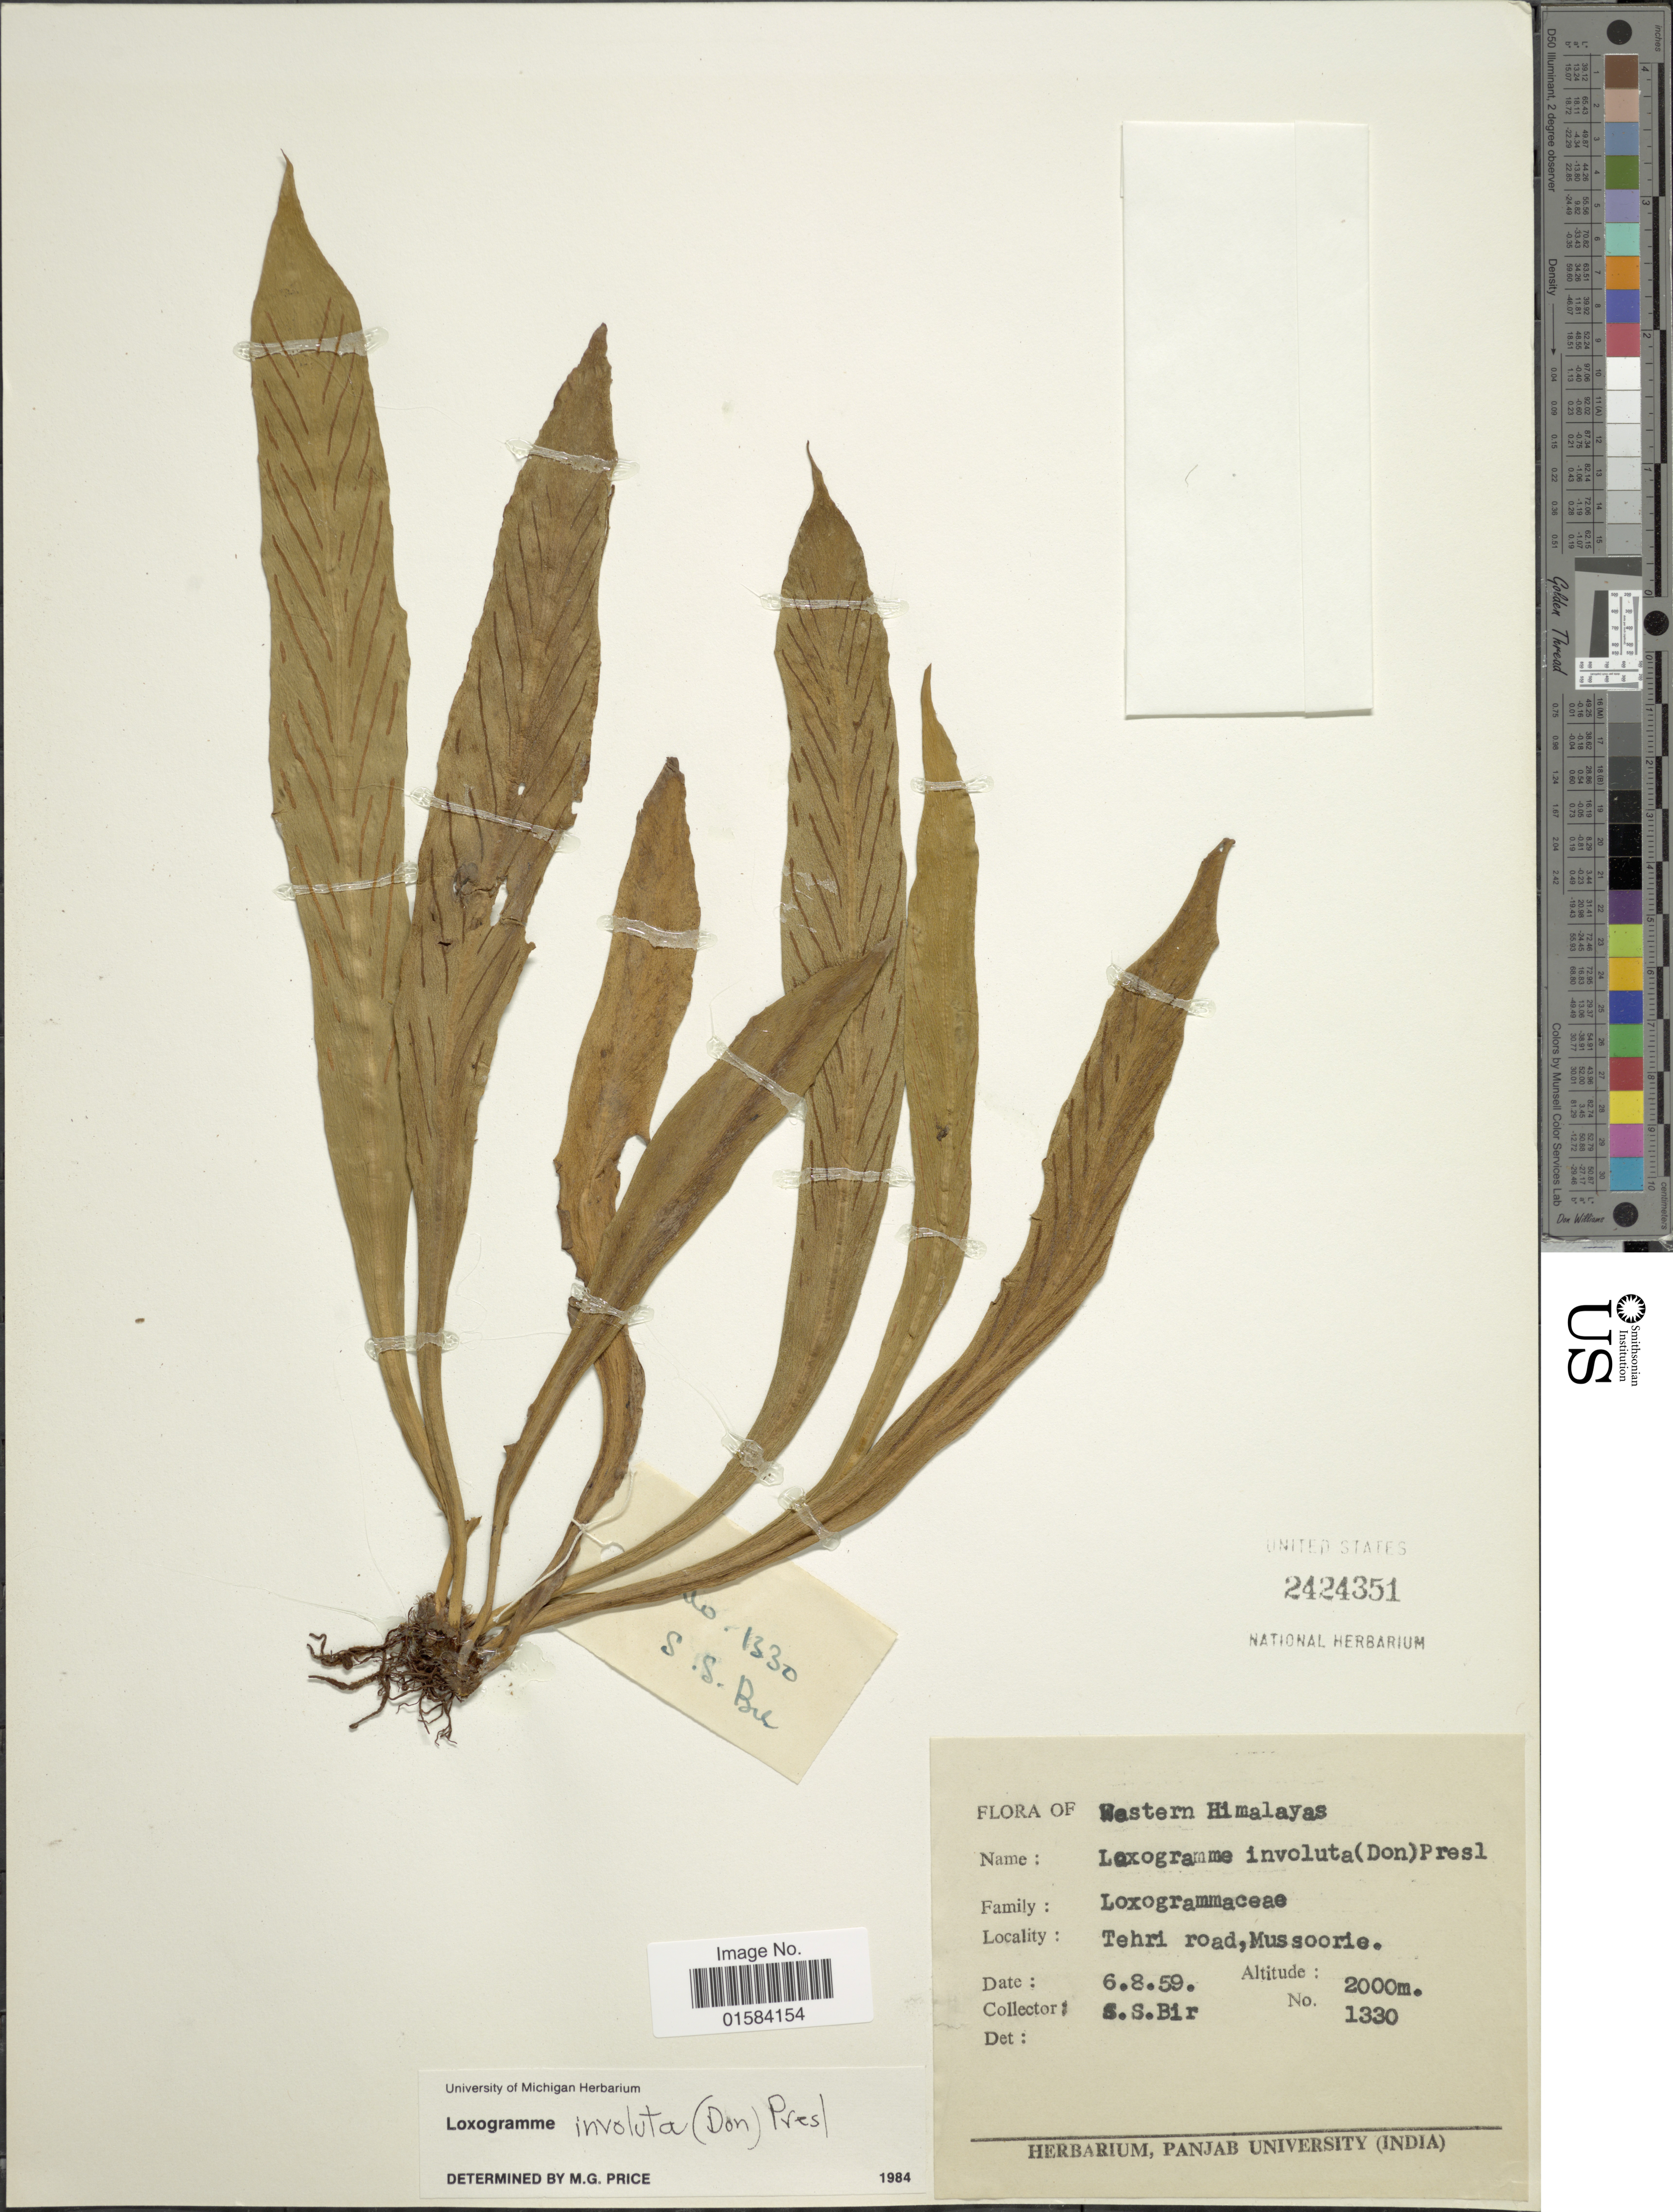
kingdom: Plantae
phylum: Tracheophyta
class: Polypodiopsida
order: Polypodiales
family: Polypodiaceae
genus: Loxogramme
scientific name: Loxogramme involuta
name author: (D. Don) C. Presl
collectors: S. S. Bir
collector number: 1330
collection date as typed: Transcribed d/m/y: 6/8/59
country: India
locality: Western Himalaya, tehri road, Mussoorie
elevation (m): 2000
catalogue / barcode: US 2424351